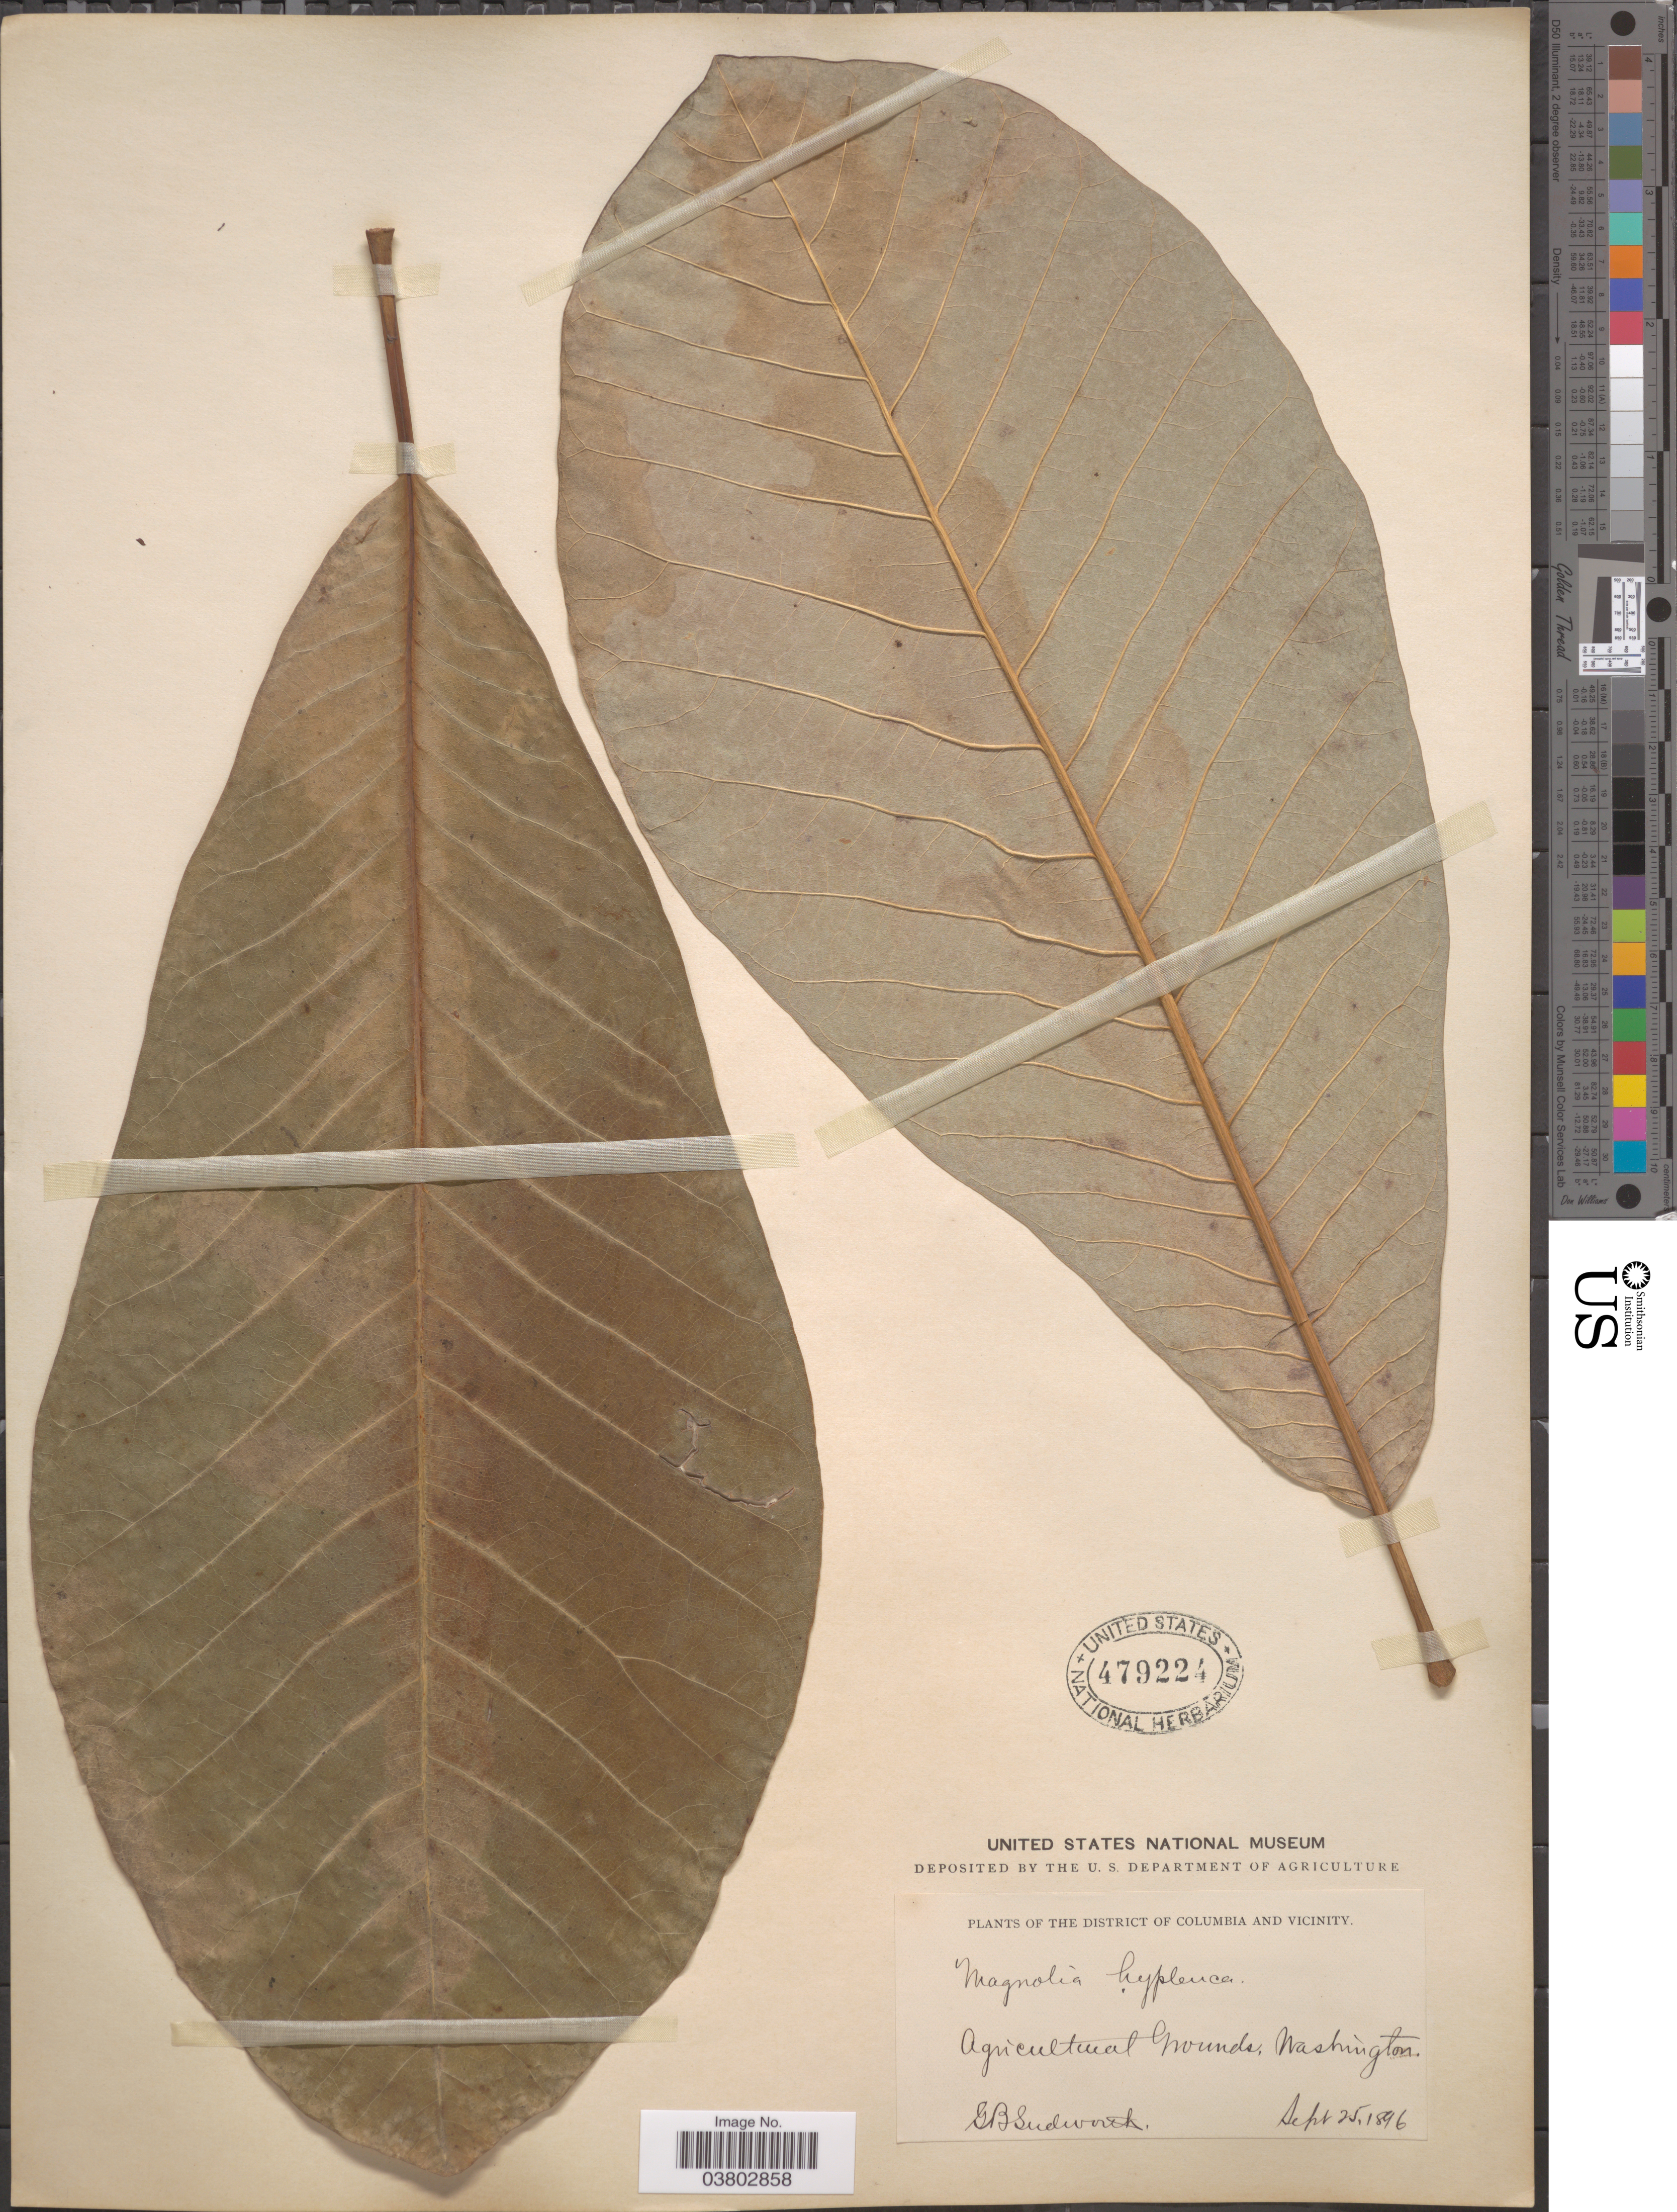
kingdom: Plantae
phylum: Tracheophyta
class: Magnoliopsida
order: Magnoliales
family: Magnoliaceae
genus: Magnolia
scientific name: Magnolia hypoleuca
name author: Siebold & Zucc.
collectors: G. B. Sudworth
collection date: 1896-09-25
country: United States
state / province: District of Columbia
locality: District of Columbia and vicinity. Agricultural Grounds, Washington.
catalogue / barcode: US 479224